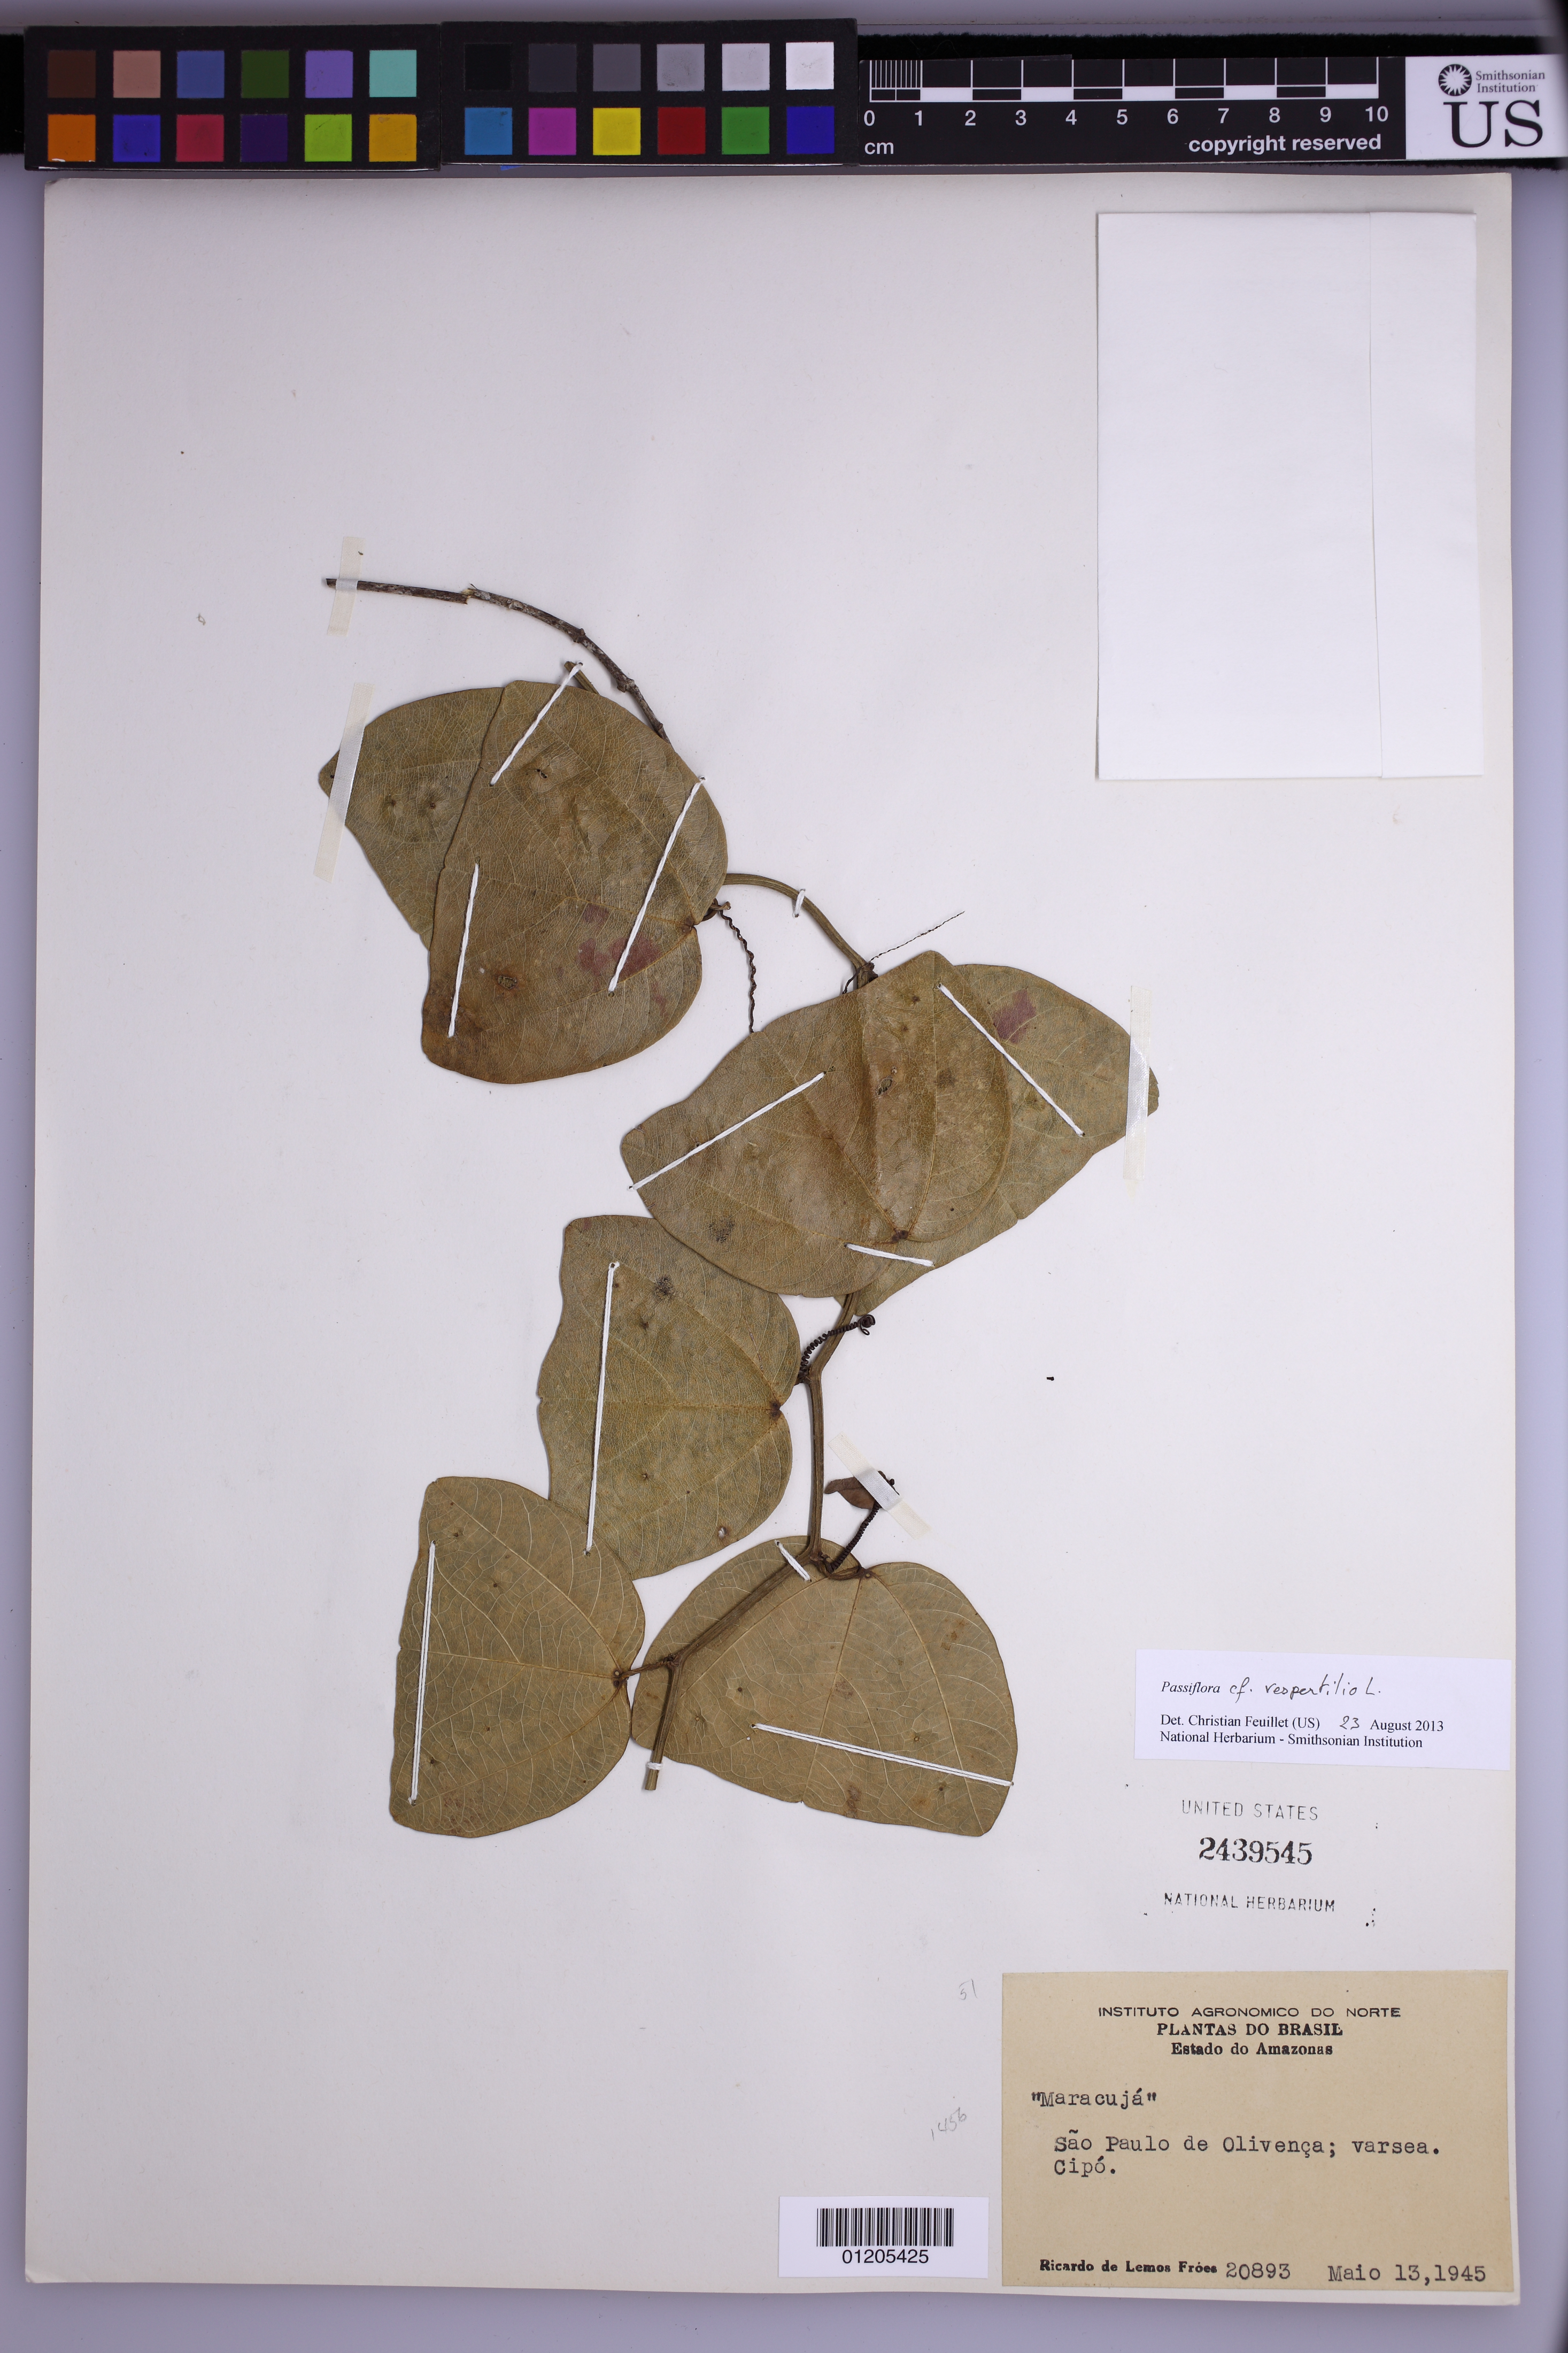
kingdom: Plantae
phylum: Tracheophyta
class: Magnoliopsida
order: Malpighiales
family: Passifloraceae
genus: Passiflora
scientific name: Passiflora vespertilio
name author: L.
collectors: R. L. Fróes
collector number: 20893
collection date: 1945-05-13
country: Brazil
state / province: Amazonas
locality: Sao Paulo de olivenca; varsea Cipo.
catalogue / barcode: US 2439545